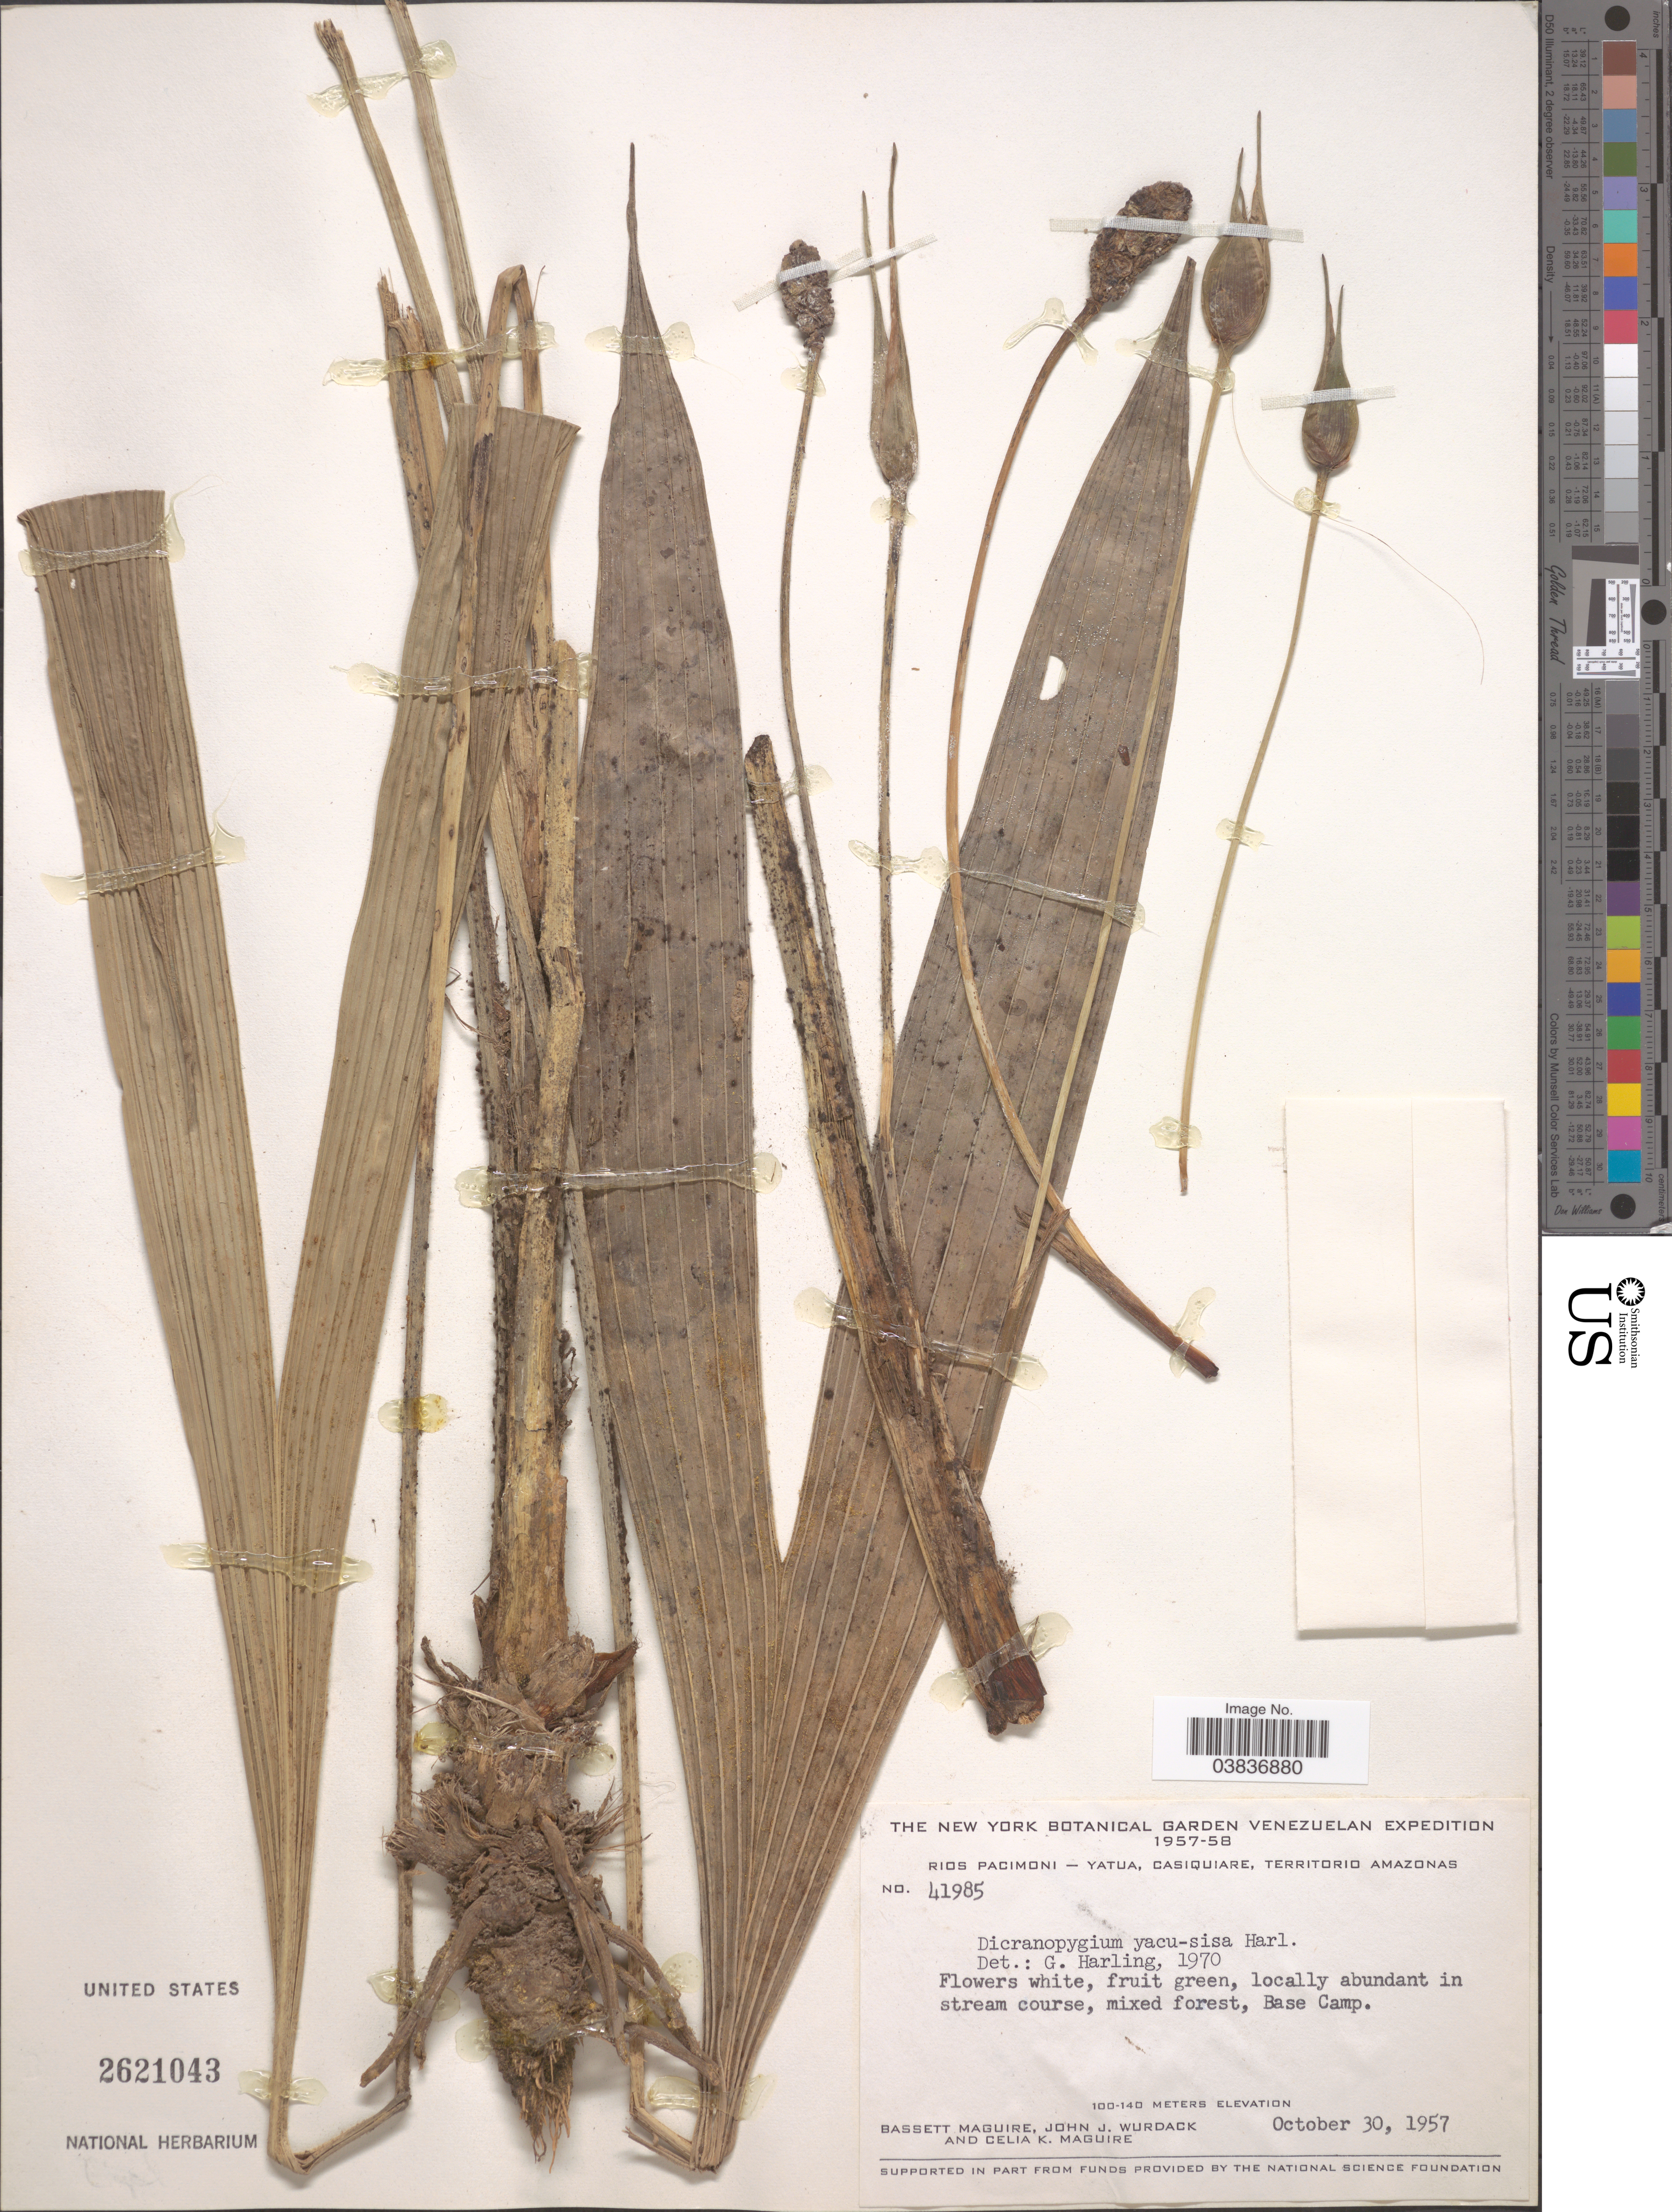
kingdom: Plantae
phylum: Tracheophyta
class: Liliopsida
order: Pandanales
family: Cyclanthaceae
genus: Dicranopygium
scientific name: Dicranopygium yacu-sisa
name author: Harling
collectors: B. Maguire, J. J. Wurdack & C. K. Maguire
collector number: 41985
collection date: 1957-10-30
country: Venezuela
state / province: Amazonas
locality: Rios Pacimoni-Yatua, Casiquiare, Territorio Amazonas.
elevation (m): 100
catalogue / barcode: US 2621043